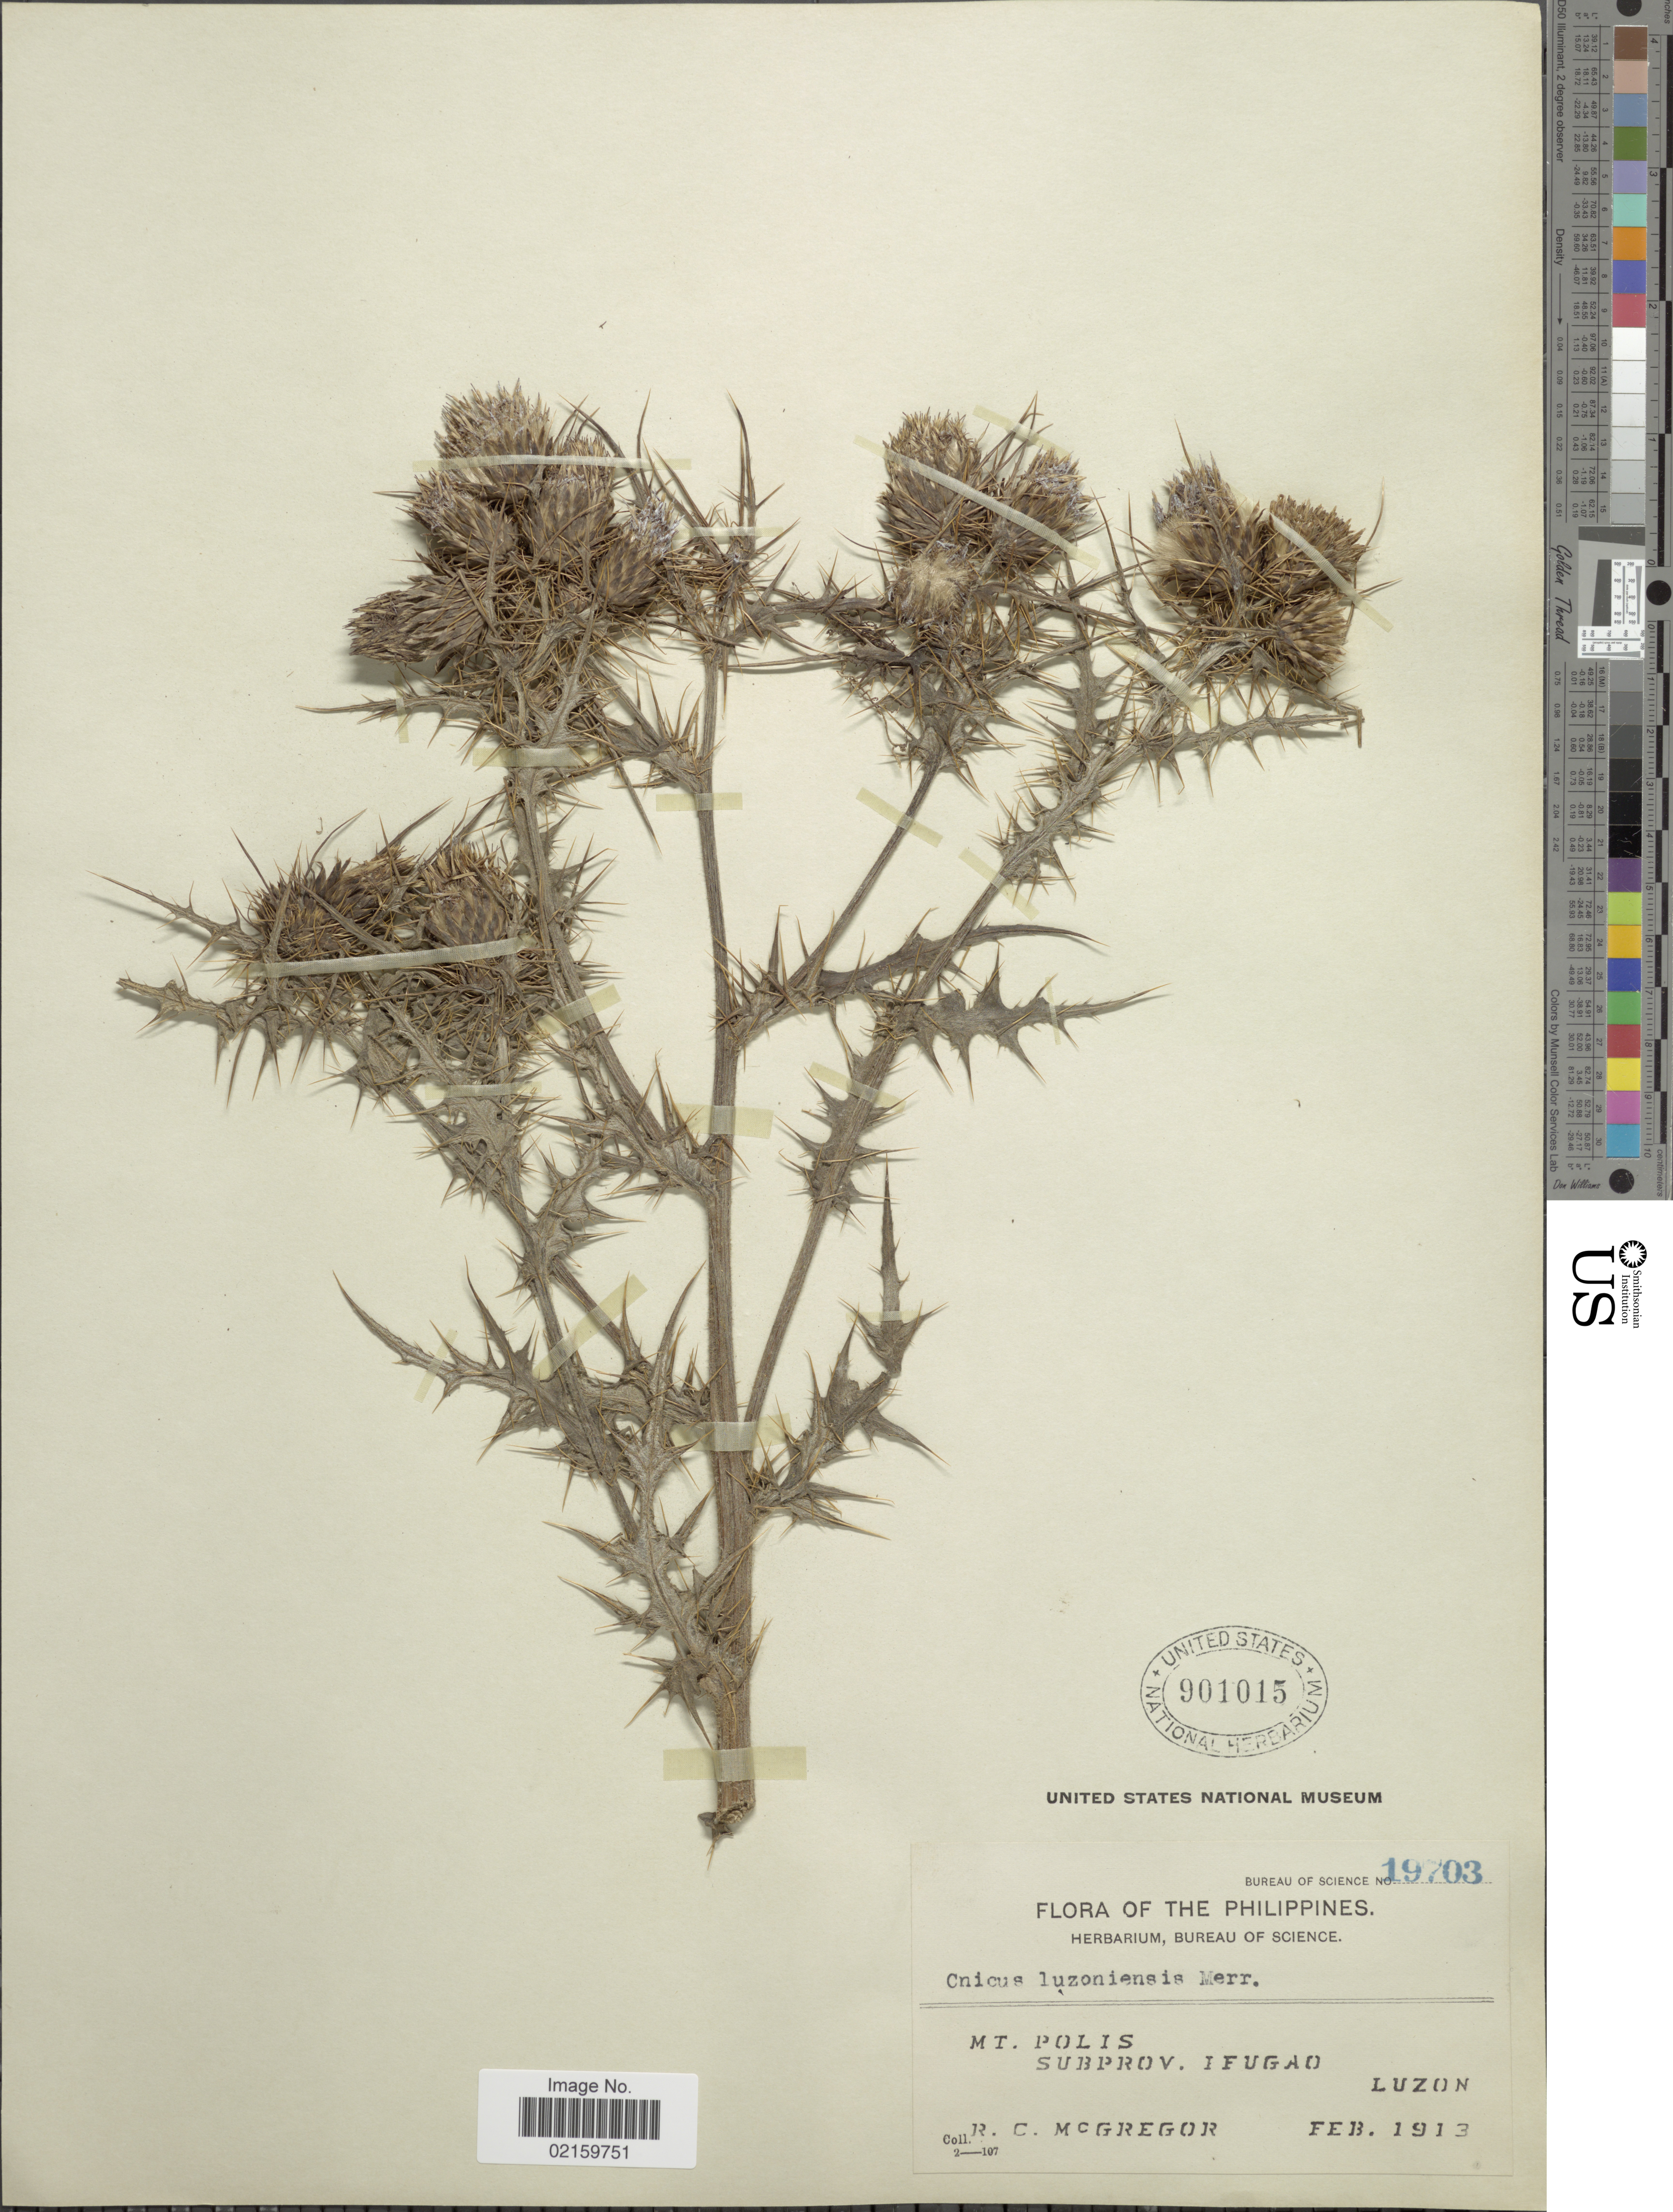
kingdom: Plantae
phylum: Tracheophyta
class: Magnoliopsida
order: Asterales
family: Asteraceae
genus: Cirsium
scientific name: Cirsium luzoniense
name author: Merr.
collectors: R. C. McGregor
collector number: Bureau of Science 19703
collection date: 1913-02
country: Philippines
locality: Mt. Polis. Subprov. Ifugao. Luzon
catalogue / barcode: US 901015